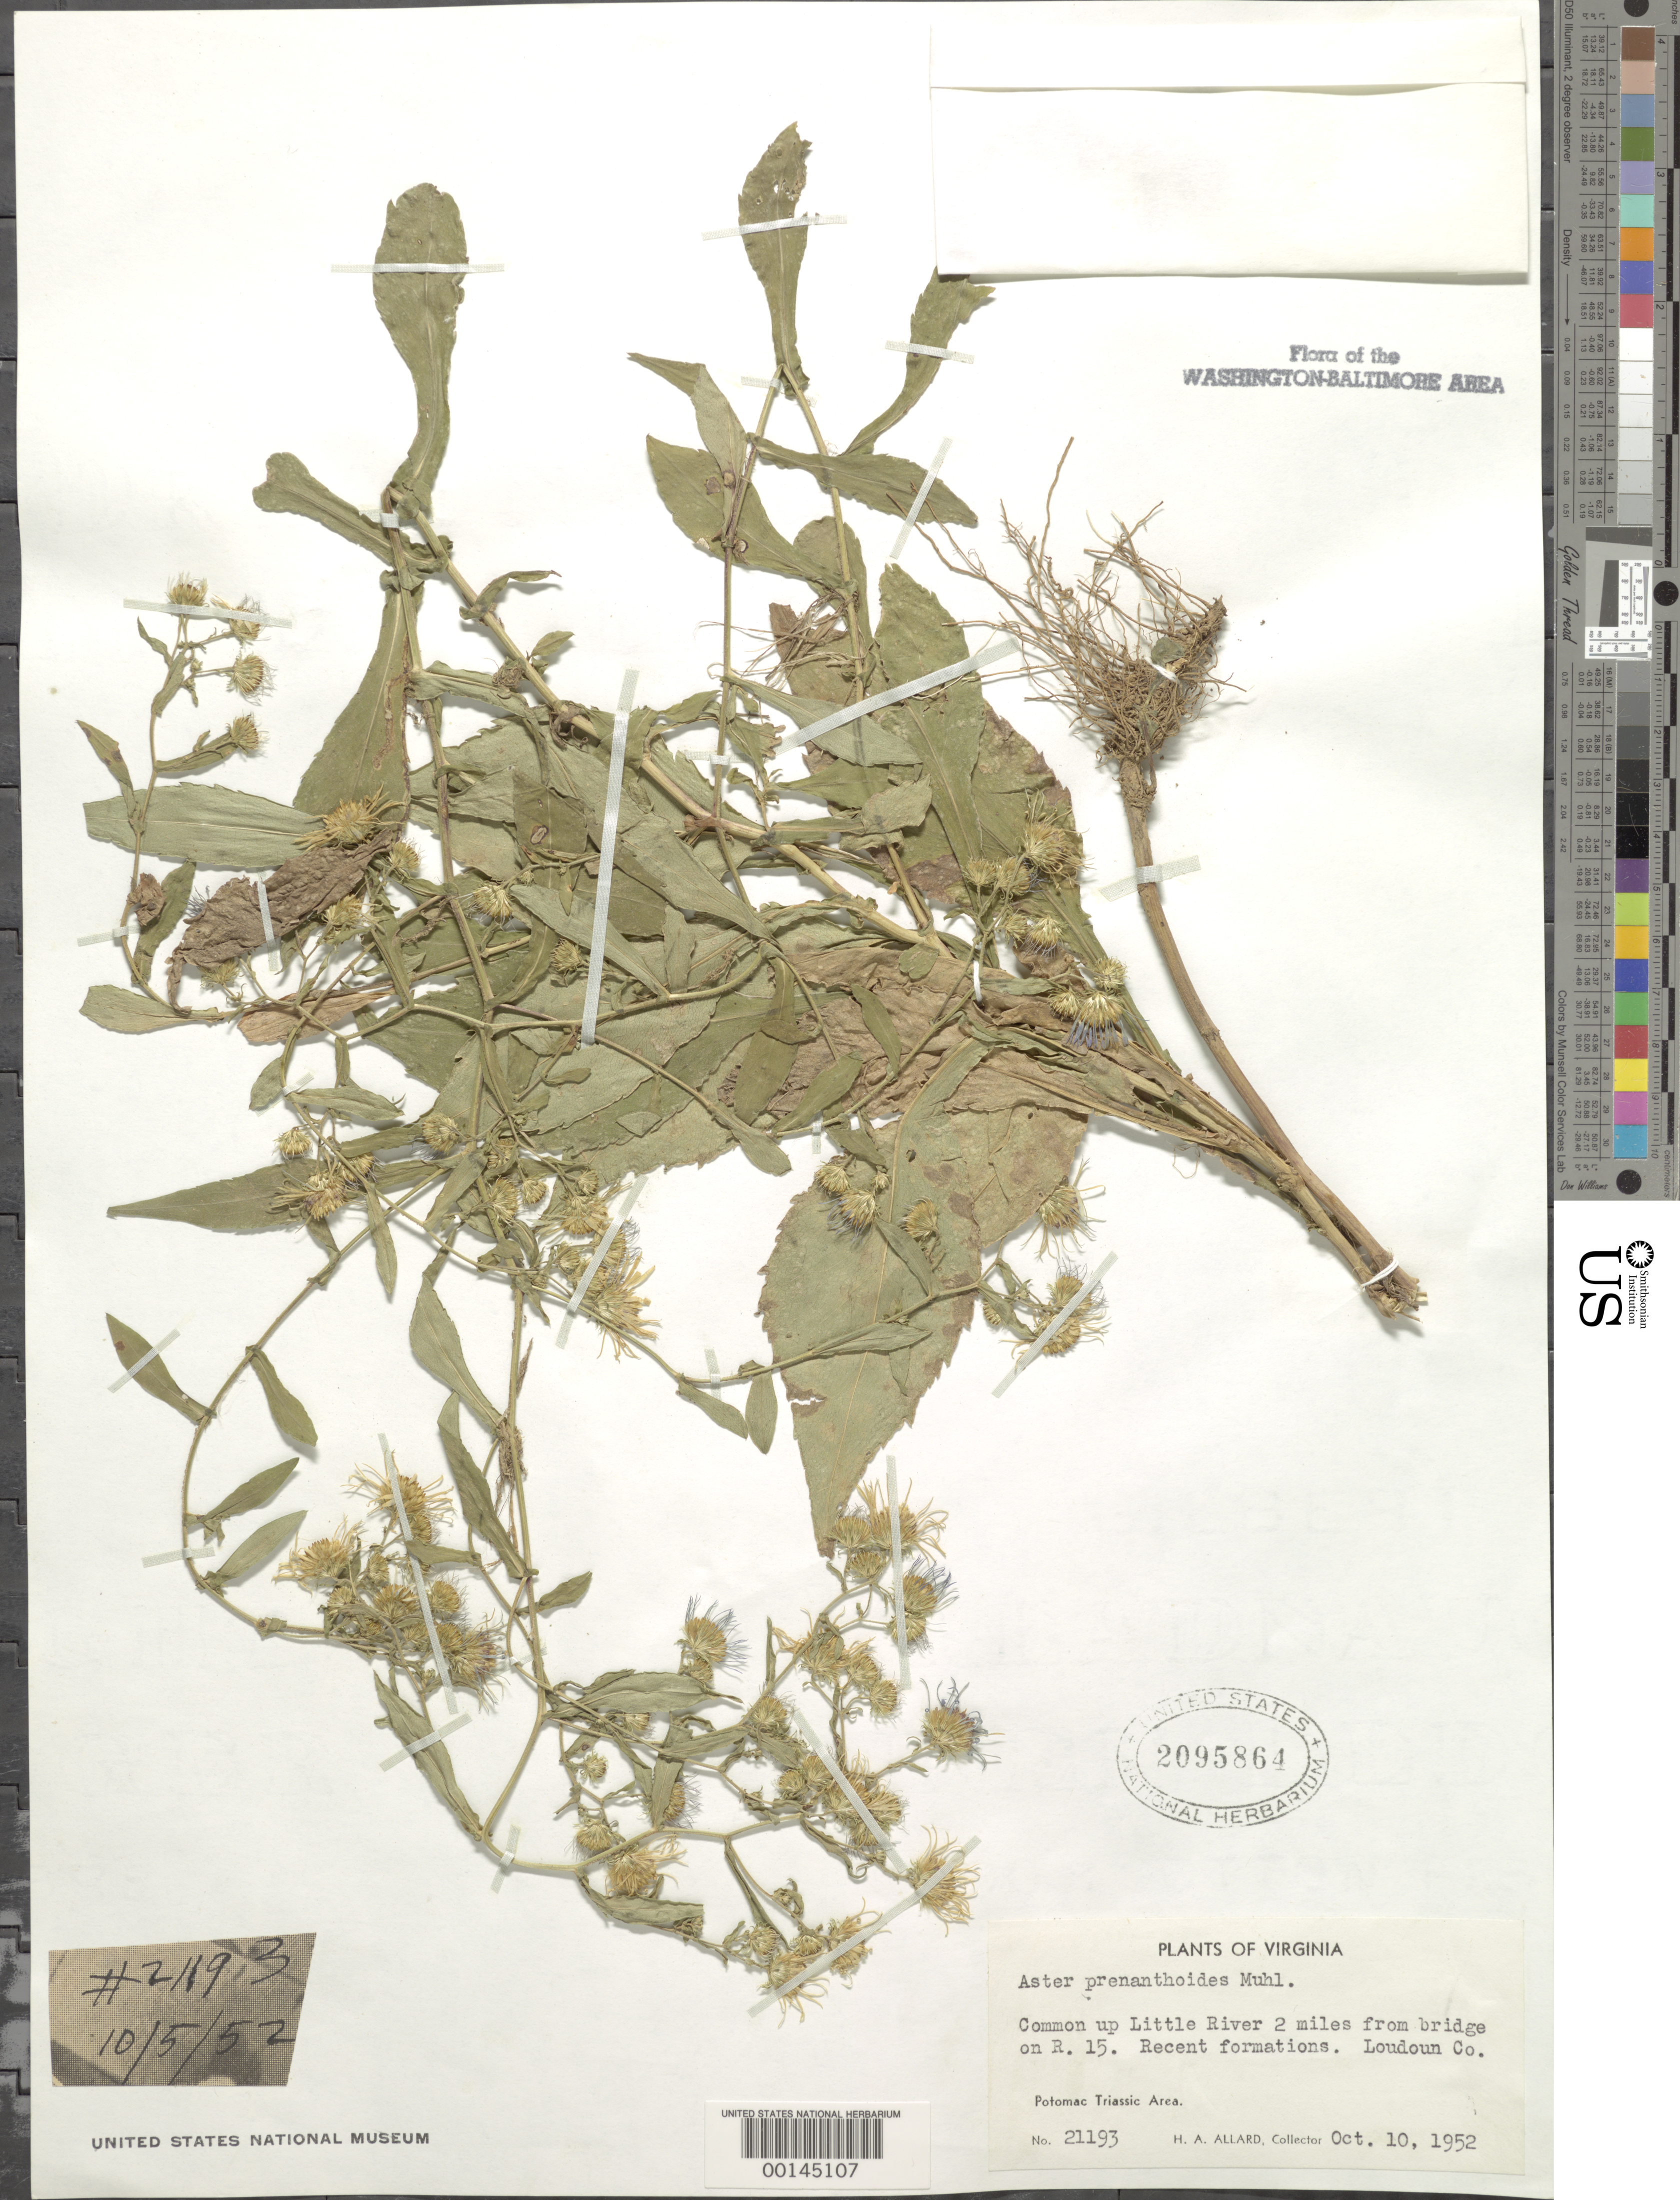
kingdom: Plantae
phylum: Tracheophyta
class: Magnoliopsida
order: Asterales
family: Asteraceae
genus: Symphyotrichum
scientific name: Symphyotrichum prenanthoides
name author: (Muhl. ex Willd.) G.L. Nesom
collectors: H. A. Allard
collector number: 21193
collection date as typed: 10 Oct 1952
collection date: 1952-10-10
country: United States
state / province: Virginia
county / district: Loudoun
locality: Little River near Rt. 15 Bridge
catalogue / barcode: US 2095864